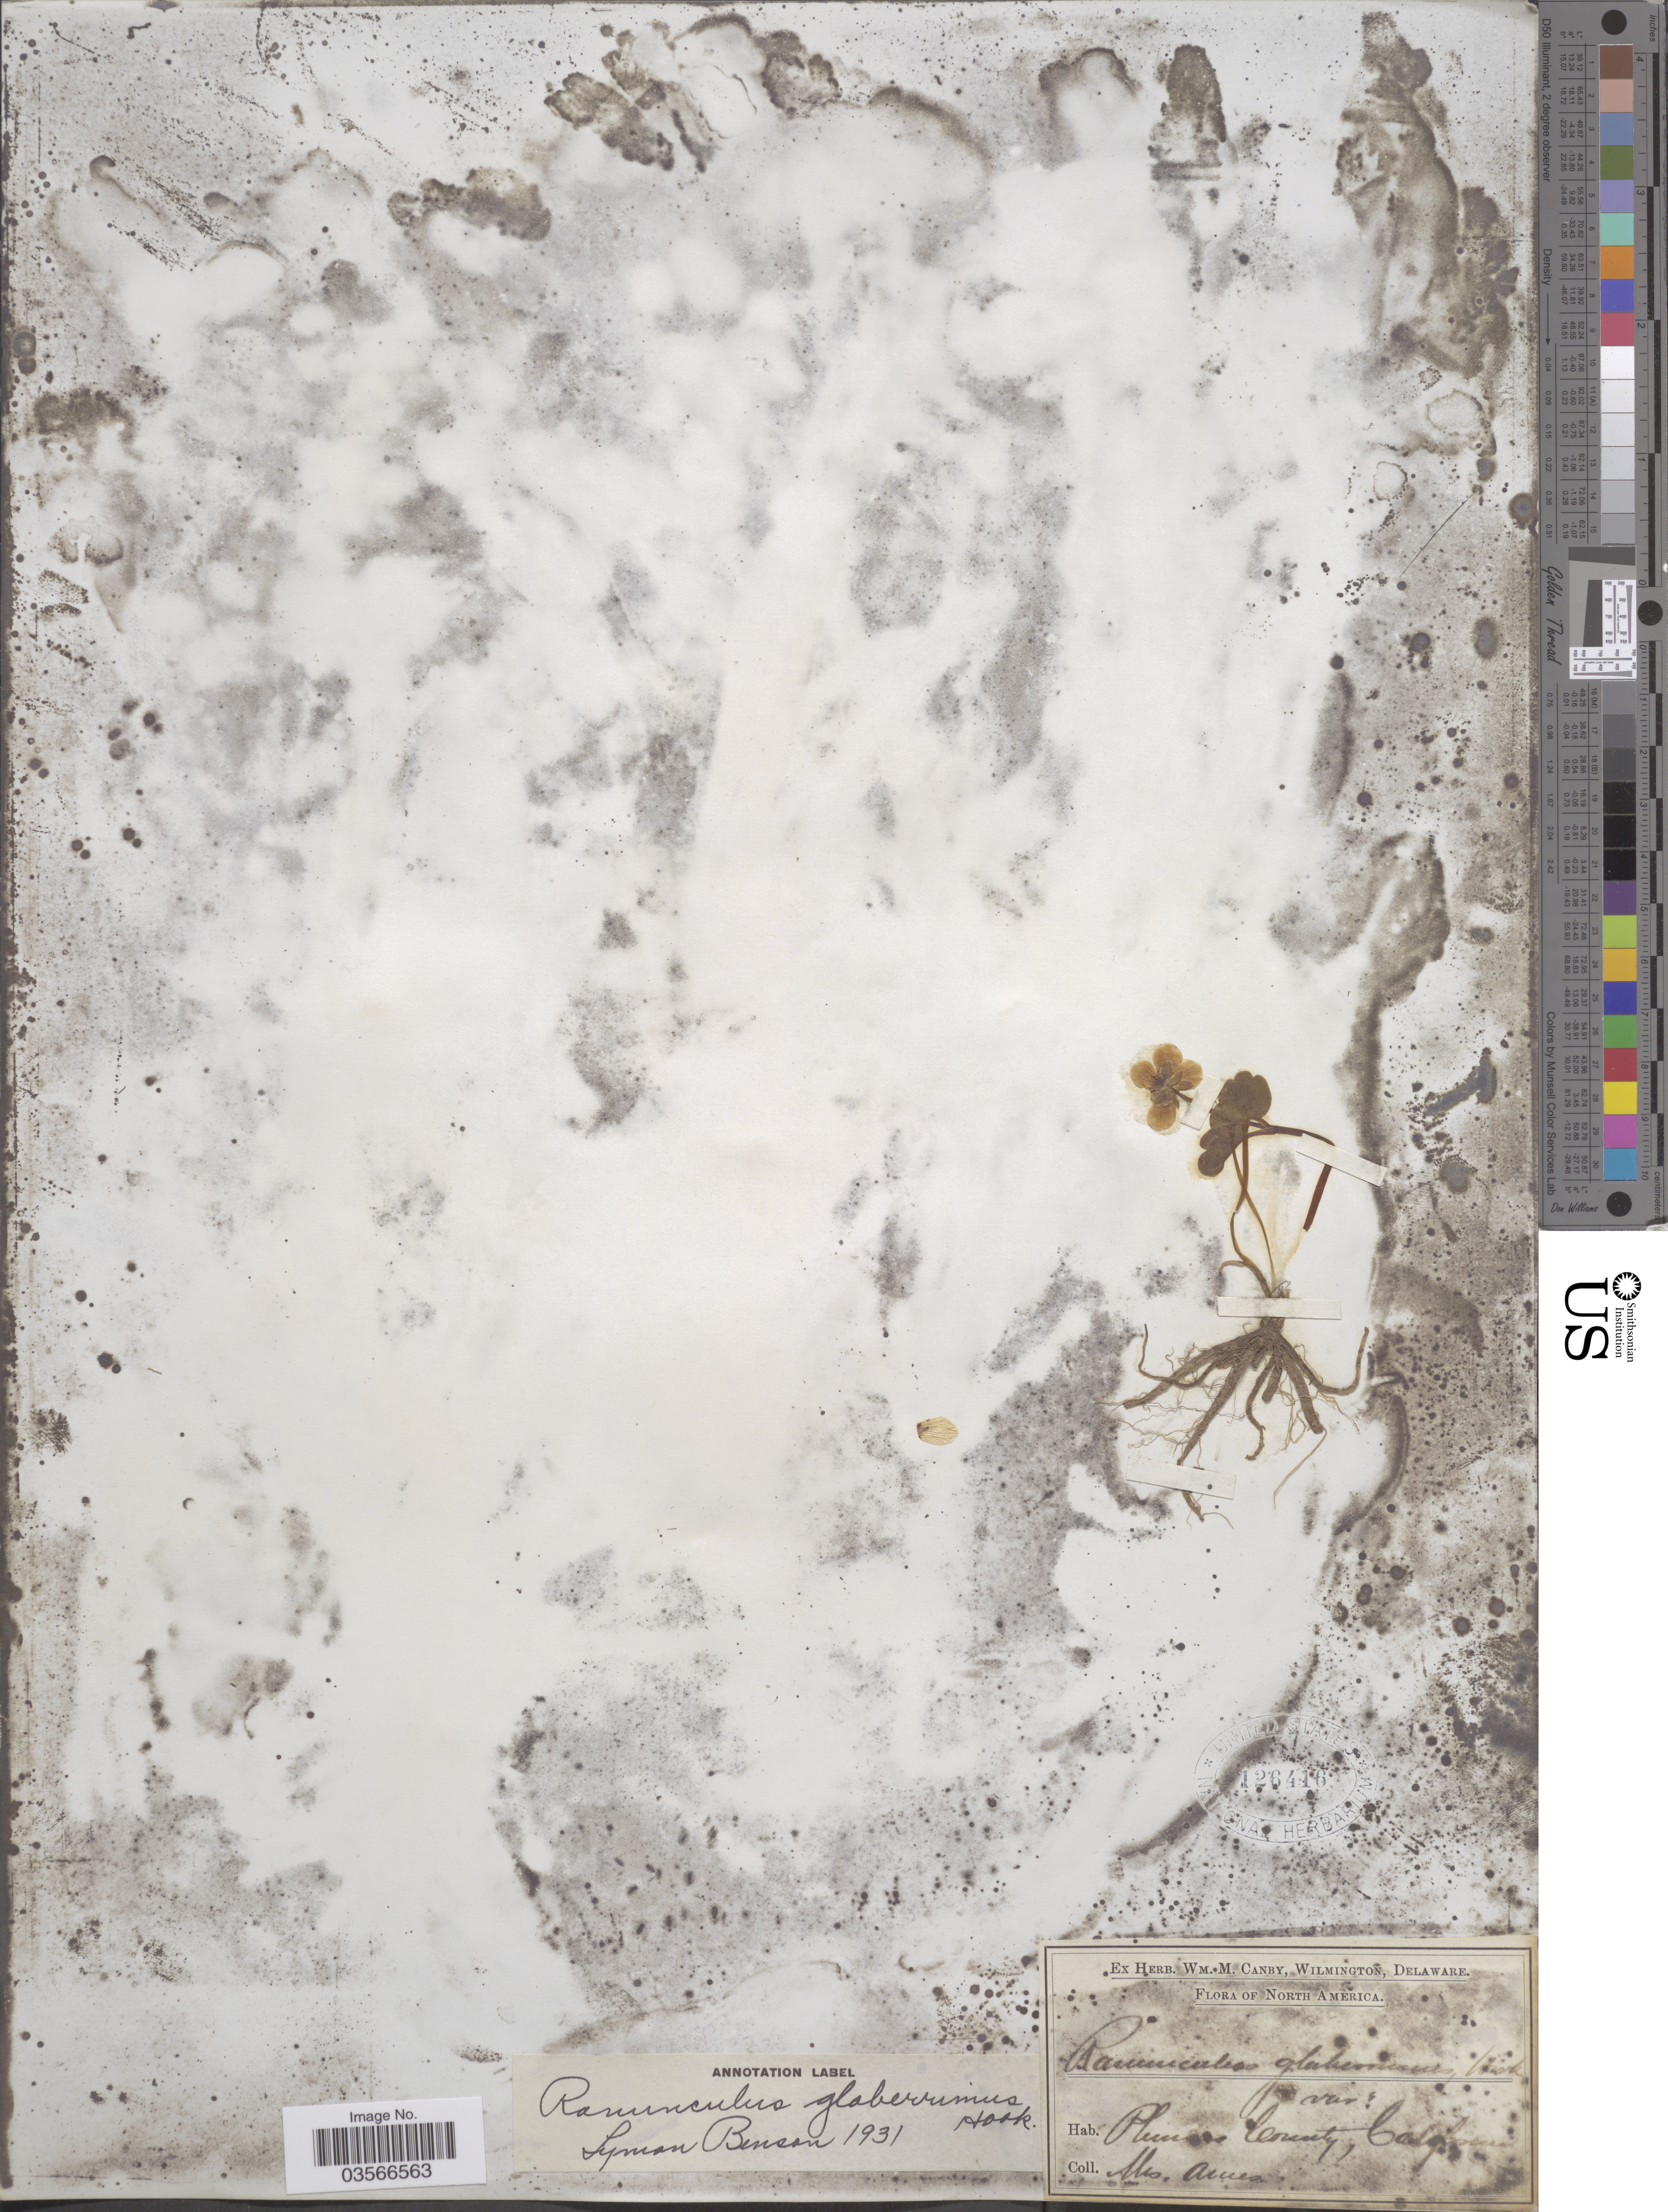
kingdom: Plantae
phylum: Tracheophyta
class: Magnoliopsida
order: Ranunculales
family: Ranunculaceae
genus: Ranunculus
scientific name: Ranunculus glaberrimus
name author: Hook.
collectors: -- Ames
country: United States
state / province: California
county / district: Plumas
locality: Plumas County.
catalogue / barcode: US 126416